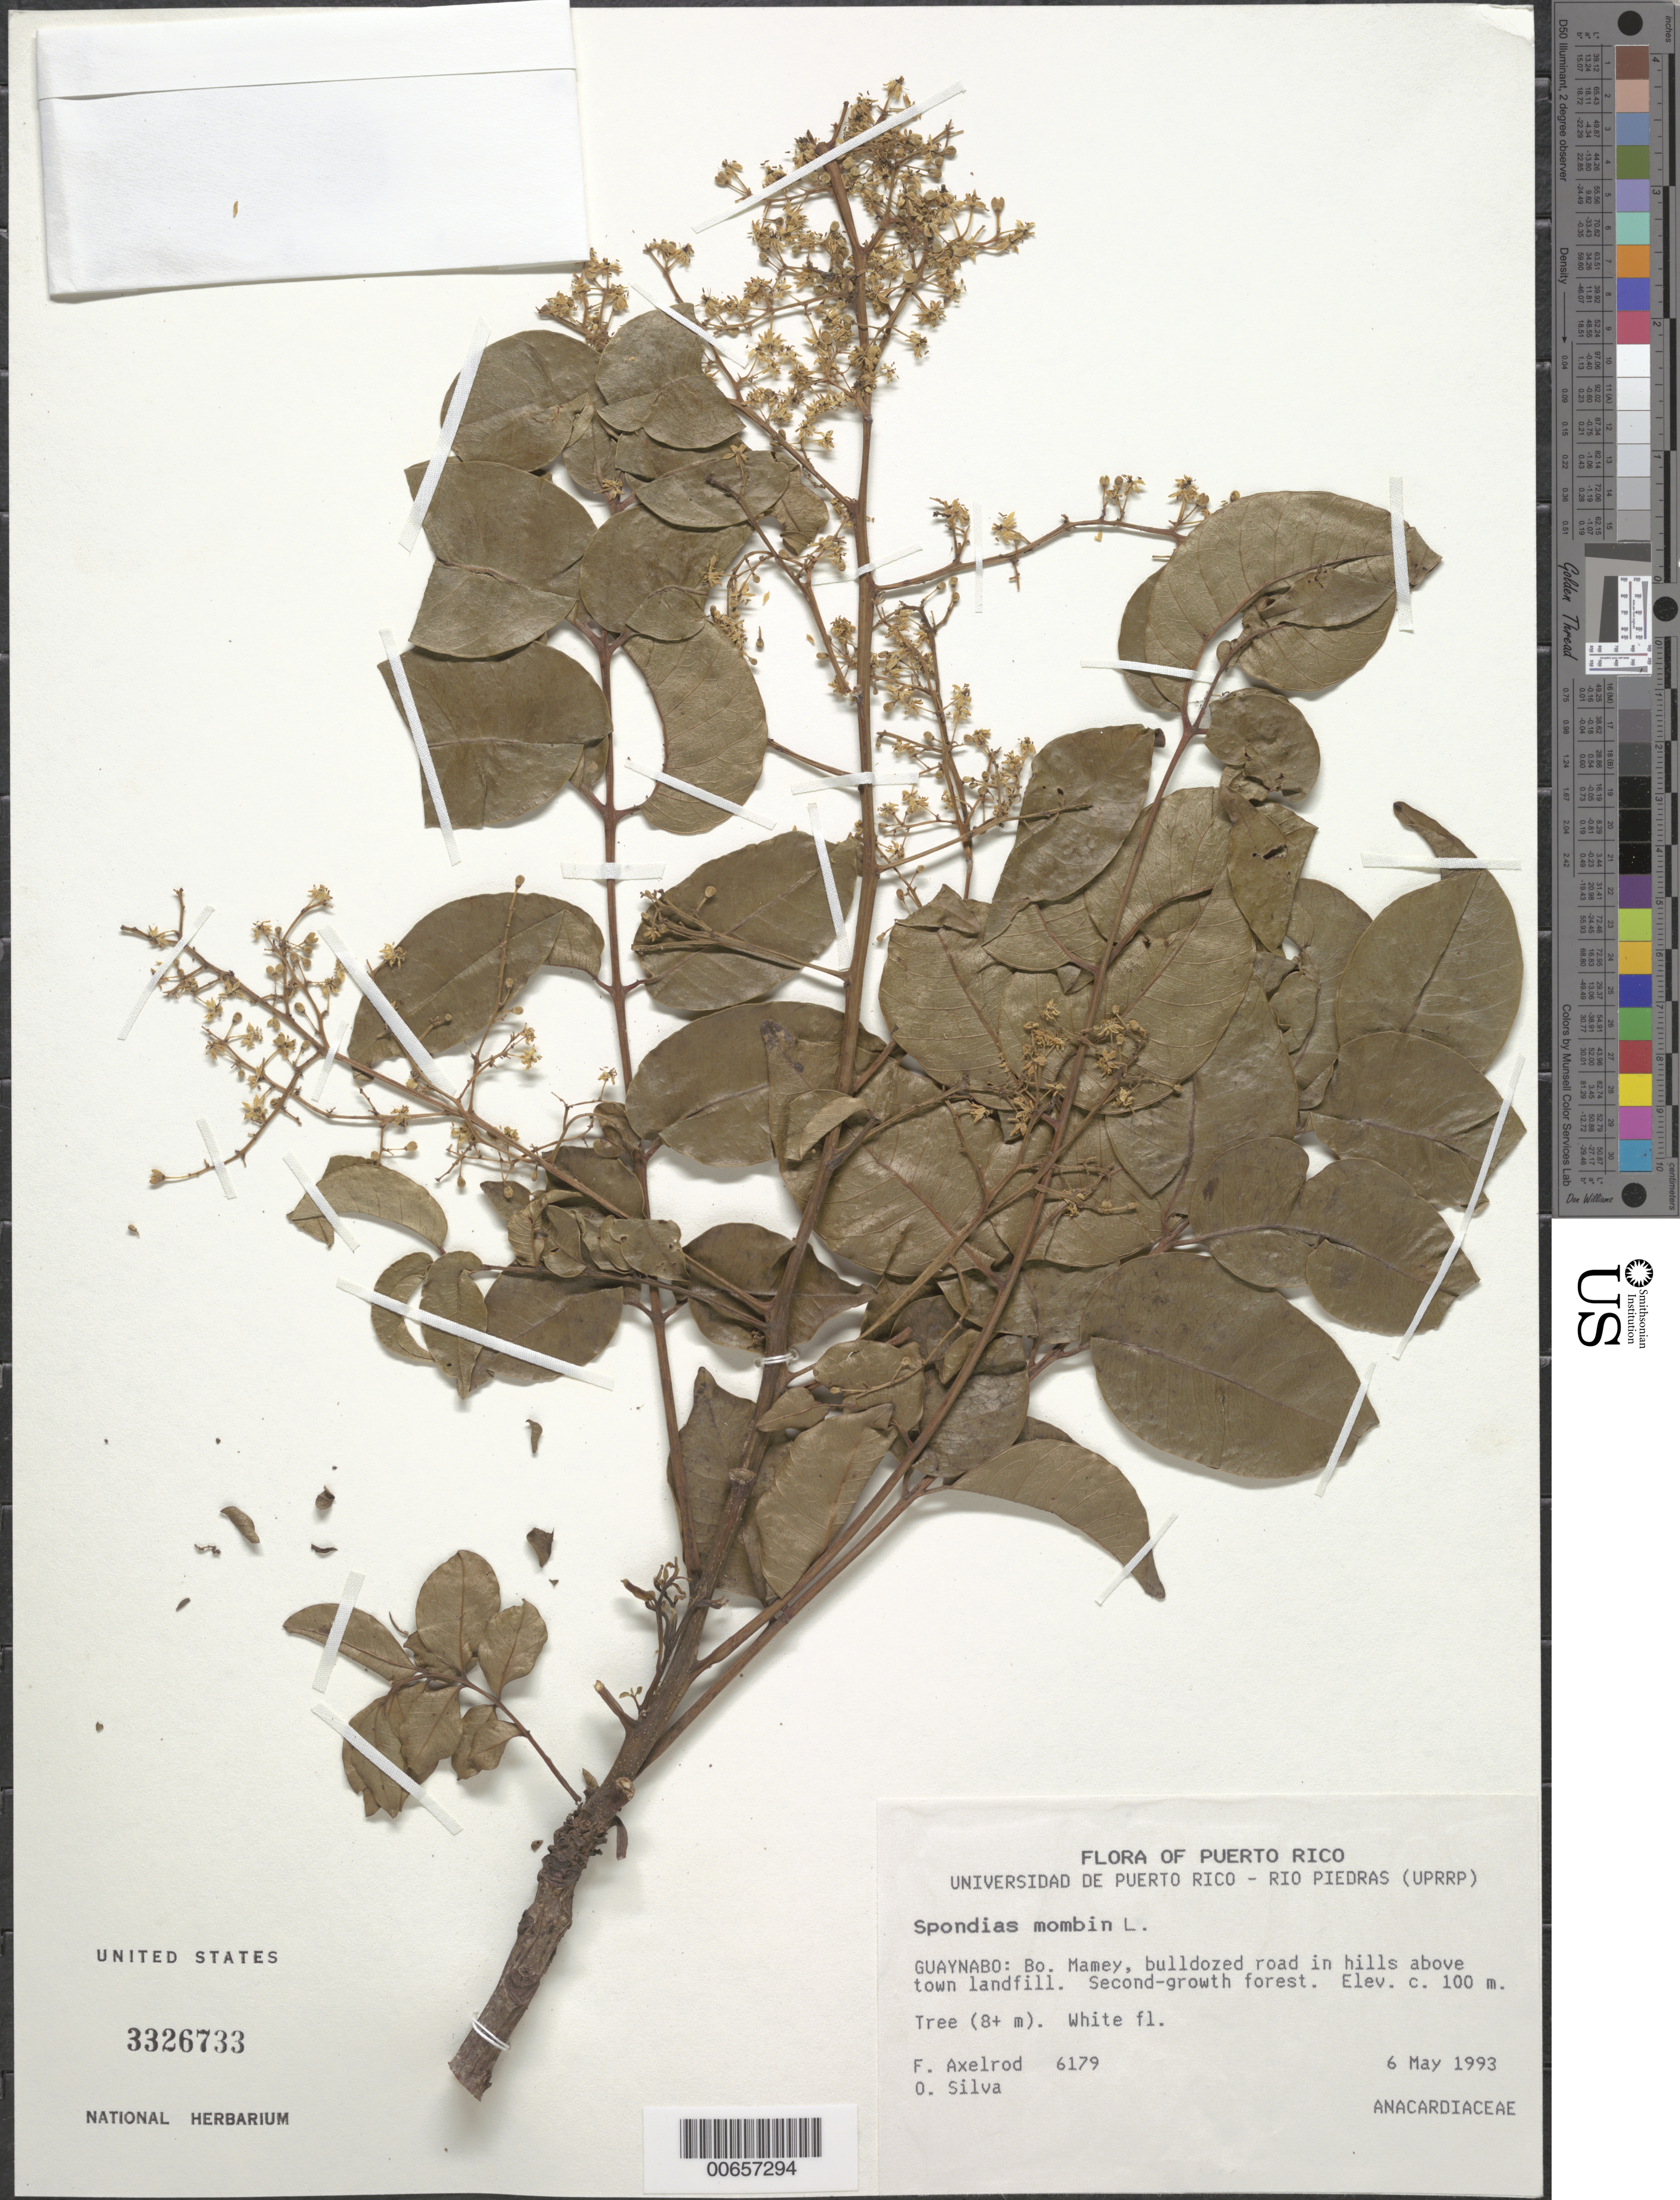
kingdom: Plantae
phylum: Tracheophyta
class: Magnoliopsida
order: Sapindales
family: Anacardiaceae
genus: Spondias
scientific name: Spondias mombin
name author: L.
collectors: F. S. Axelrod & O. Silva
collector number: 6179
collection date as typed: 06 May 1993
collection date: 1993-05-06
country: Puerto Rico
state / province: Guaynabo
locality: Guaynabo: Bo. Mamey, bulldozed road in hills above town landfill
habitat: Second-growth forest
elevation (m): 100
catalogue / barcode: US 3326733